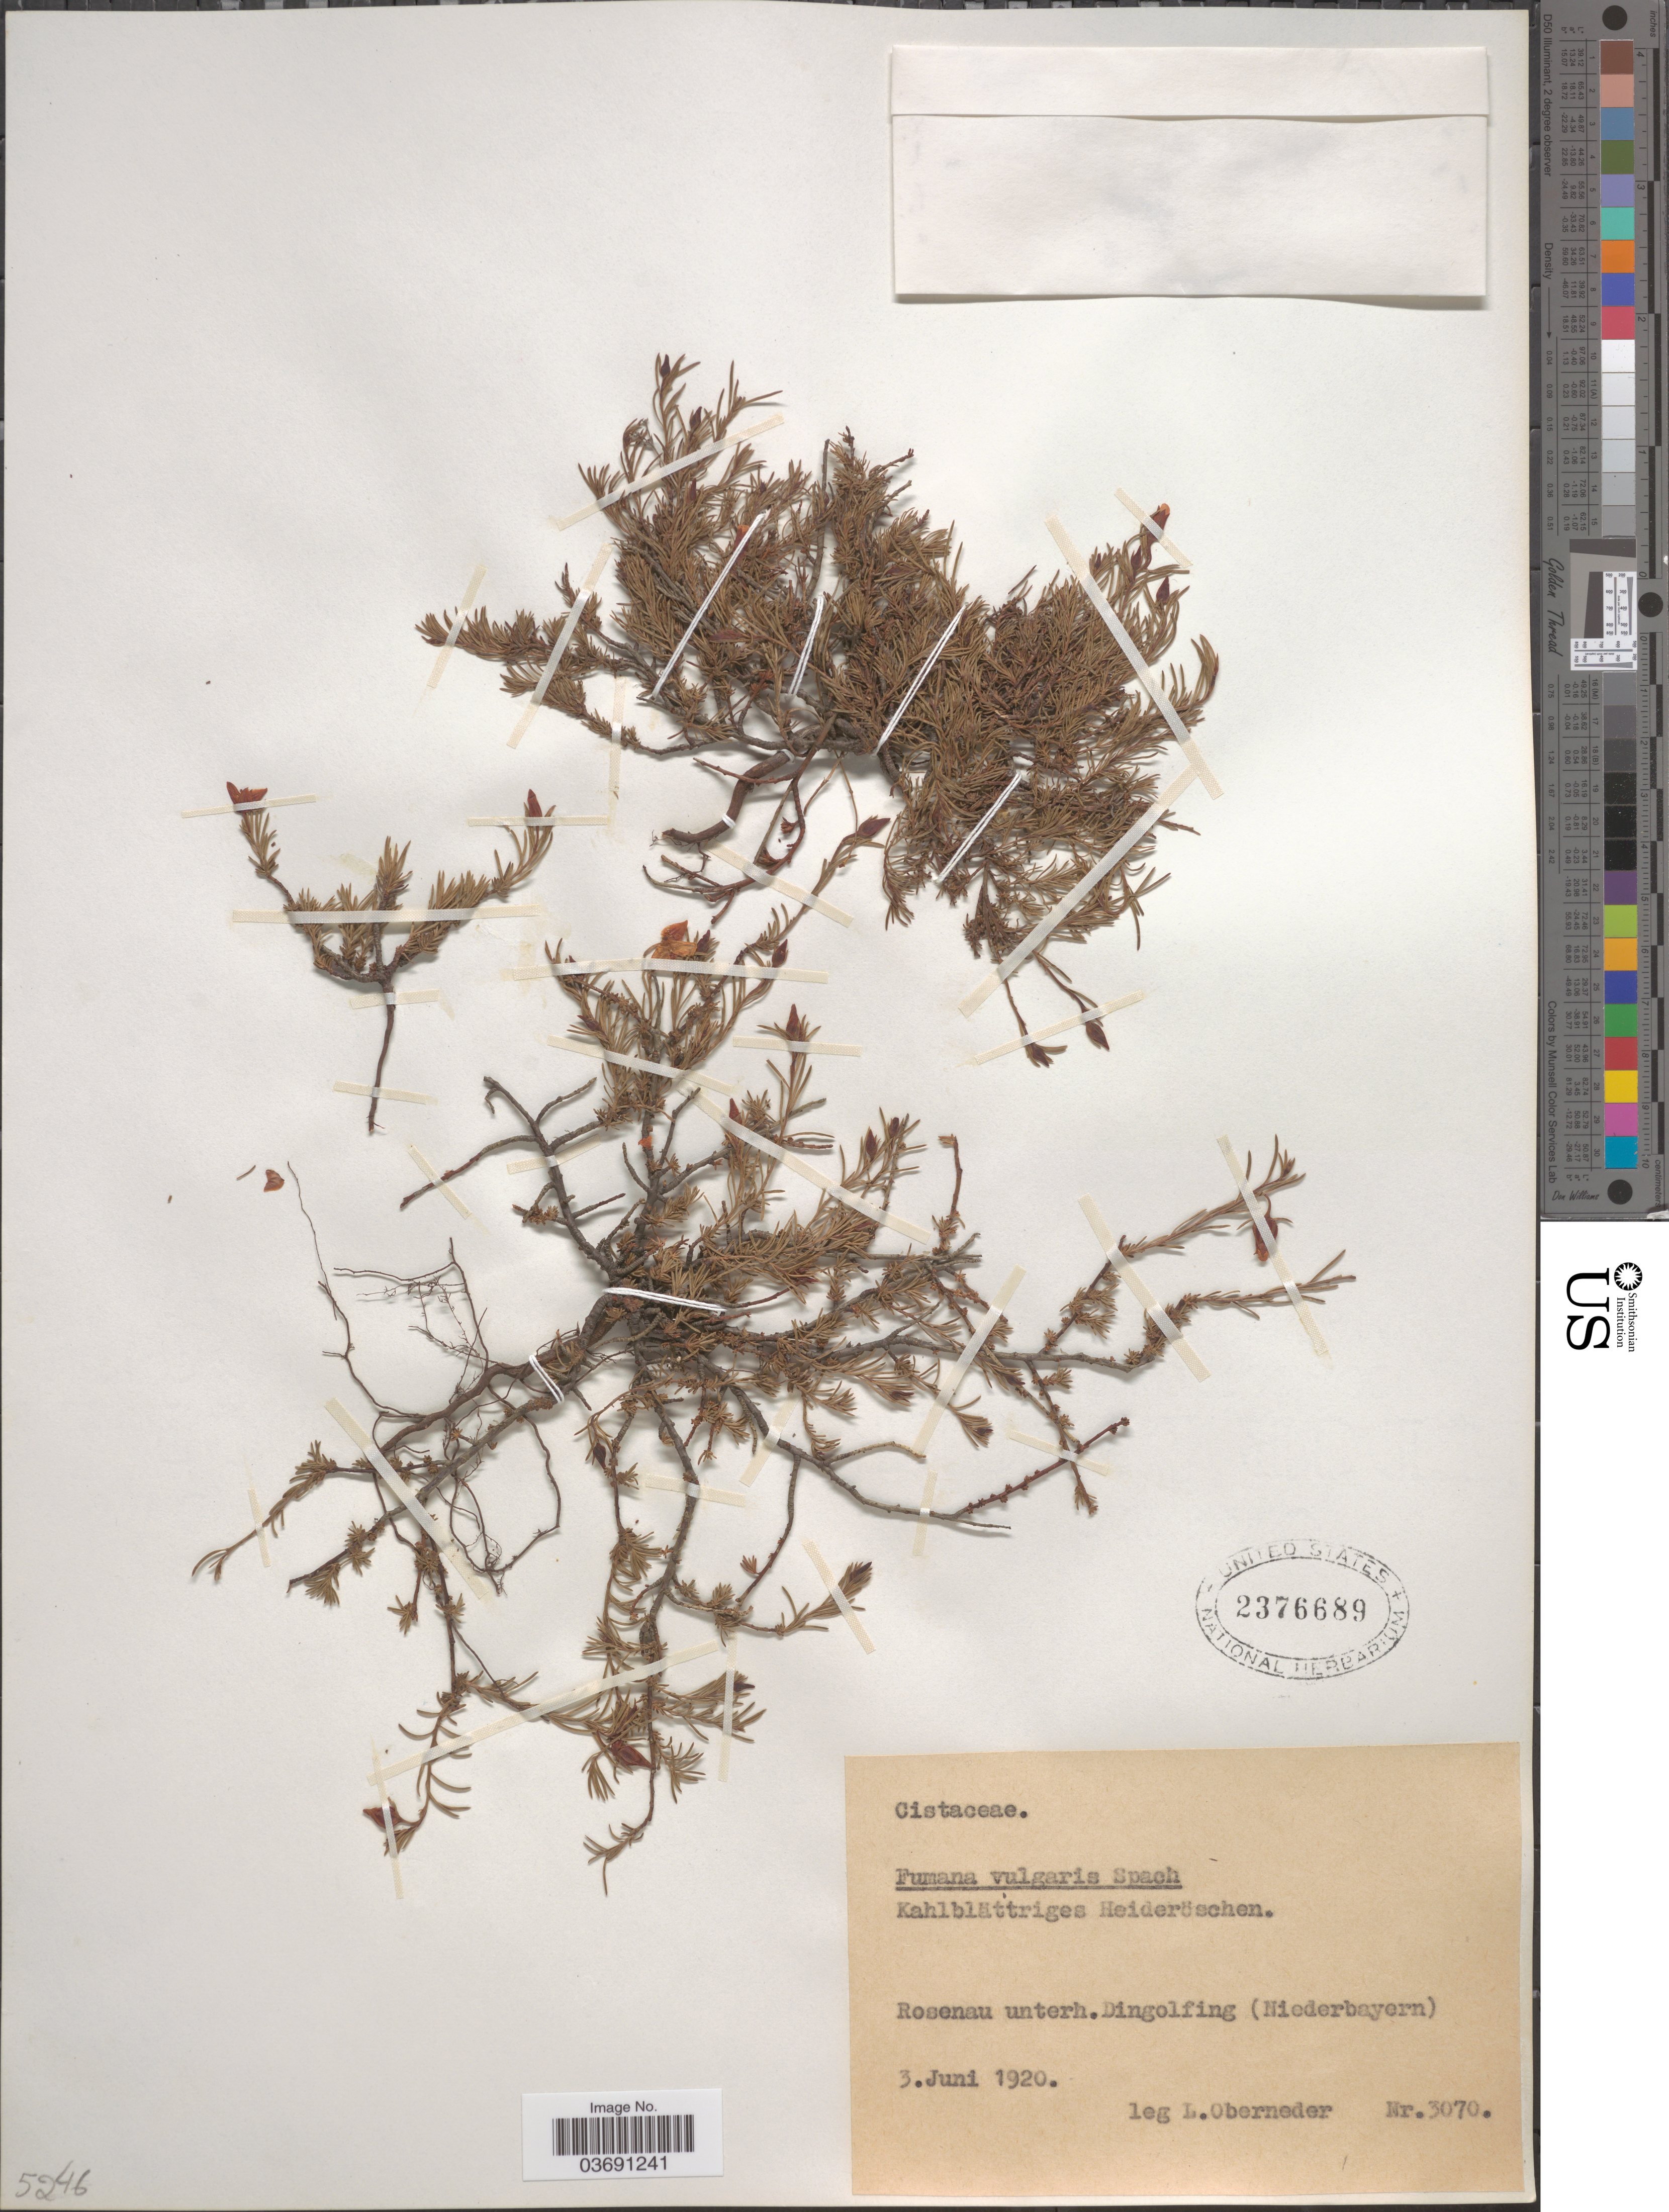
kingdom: Plantae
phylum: Tracheophyta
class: Magnoliopsida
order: Malvales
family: Cistaceae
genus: Fumana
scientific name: Fumana vulgaris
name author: Spach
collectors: L. Oberneder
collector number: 3070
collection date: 1920-06-03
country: Germany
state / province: Bayern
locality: Rosenau unterh. Dingolfing (Niederbayern).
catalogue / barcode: US 2376689